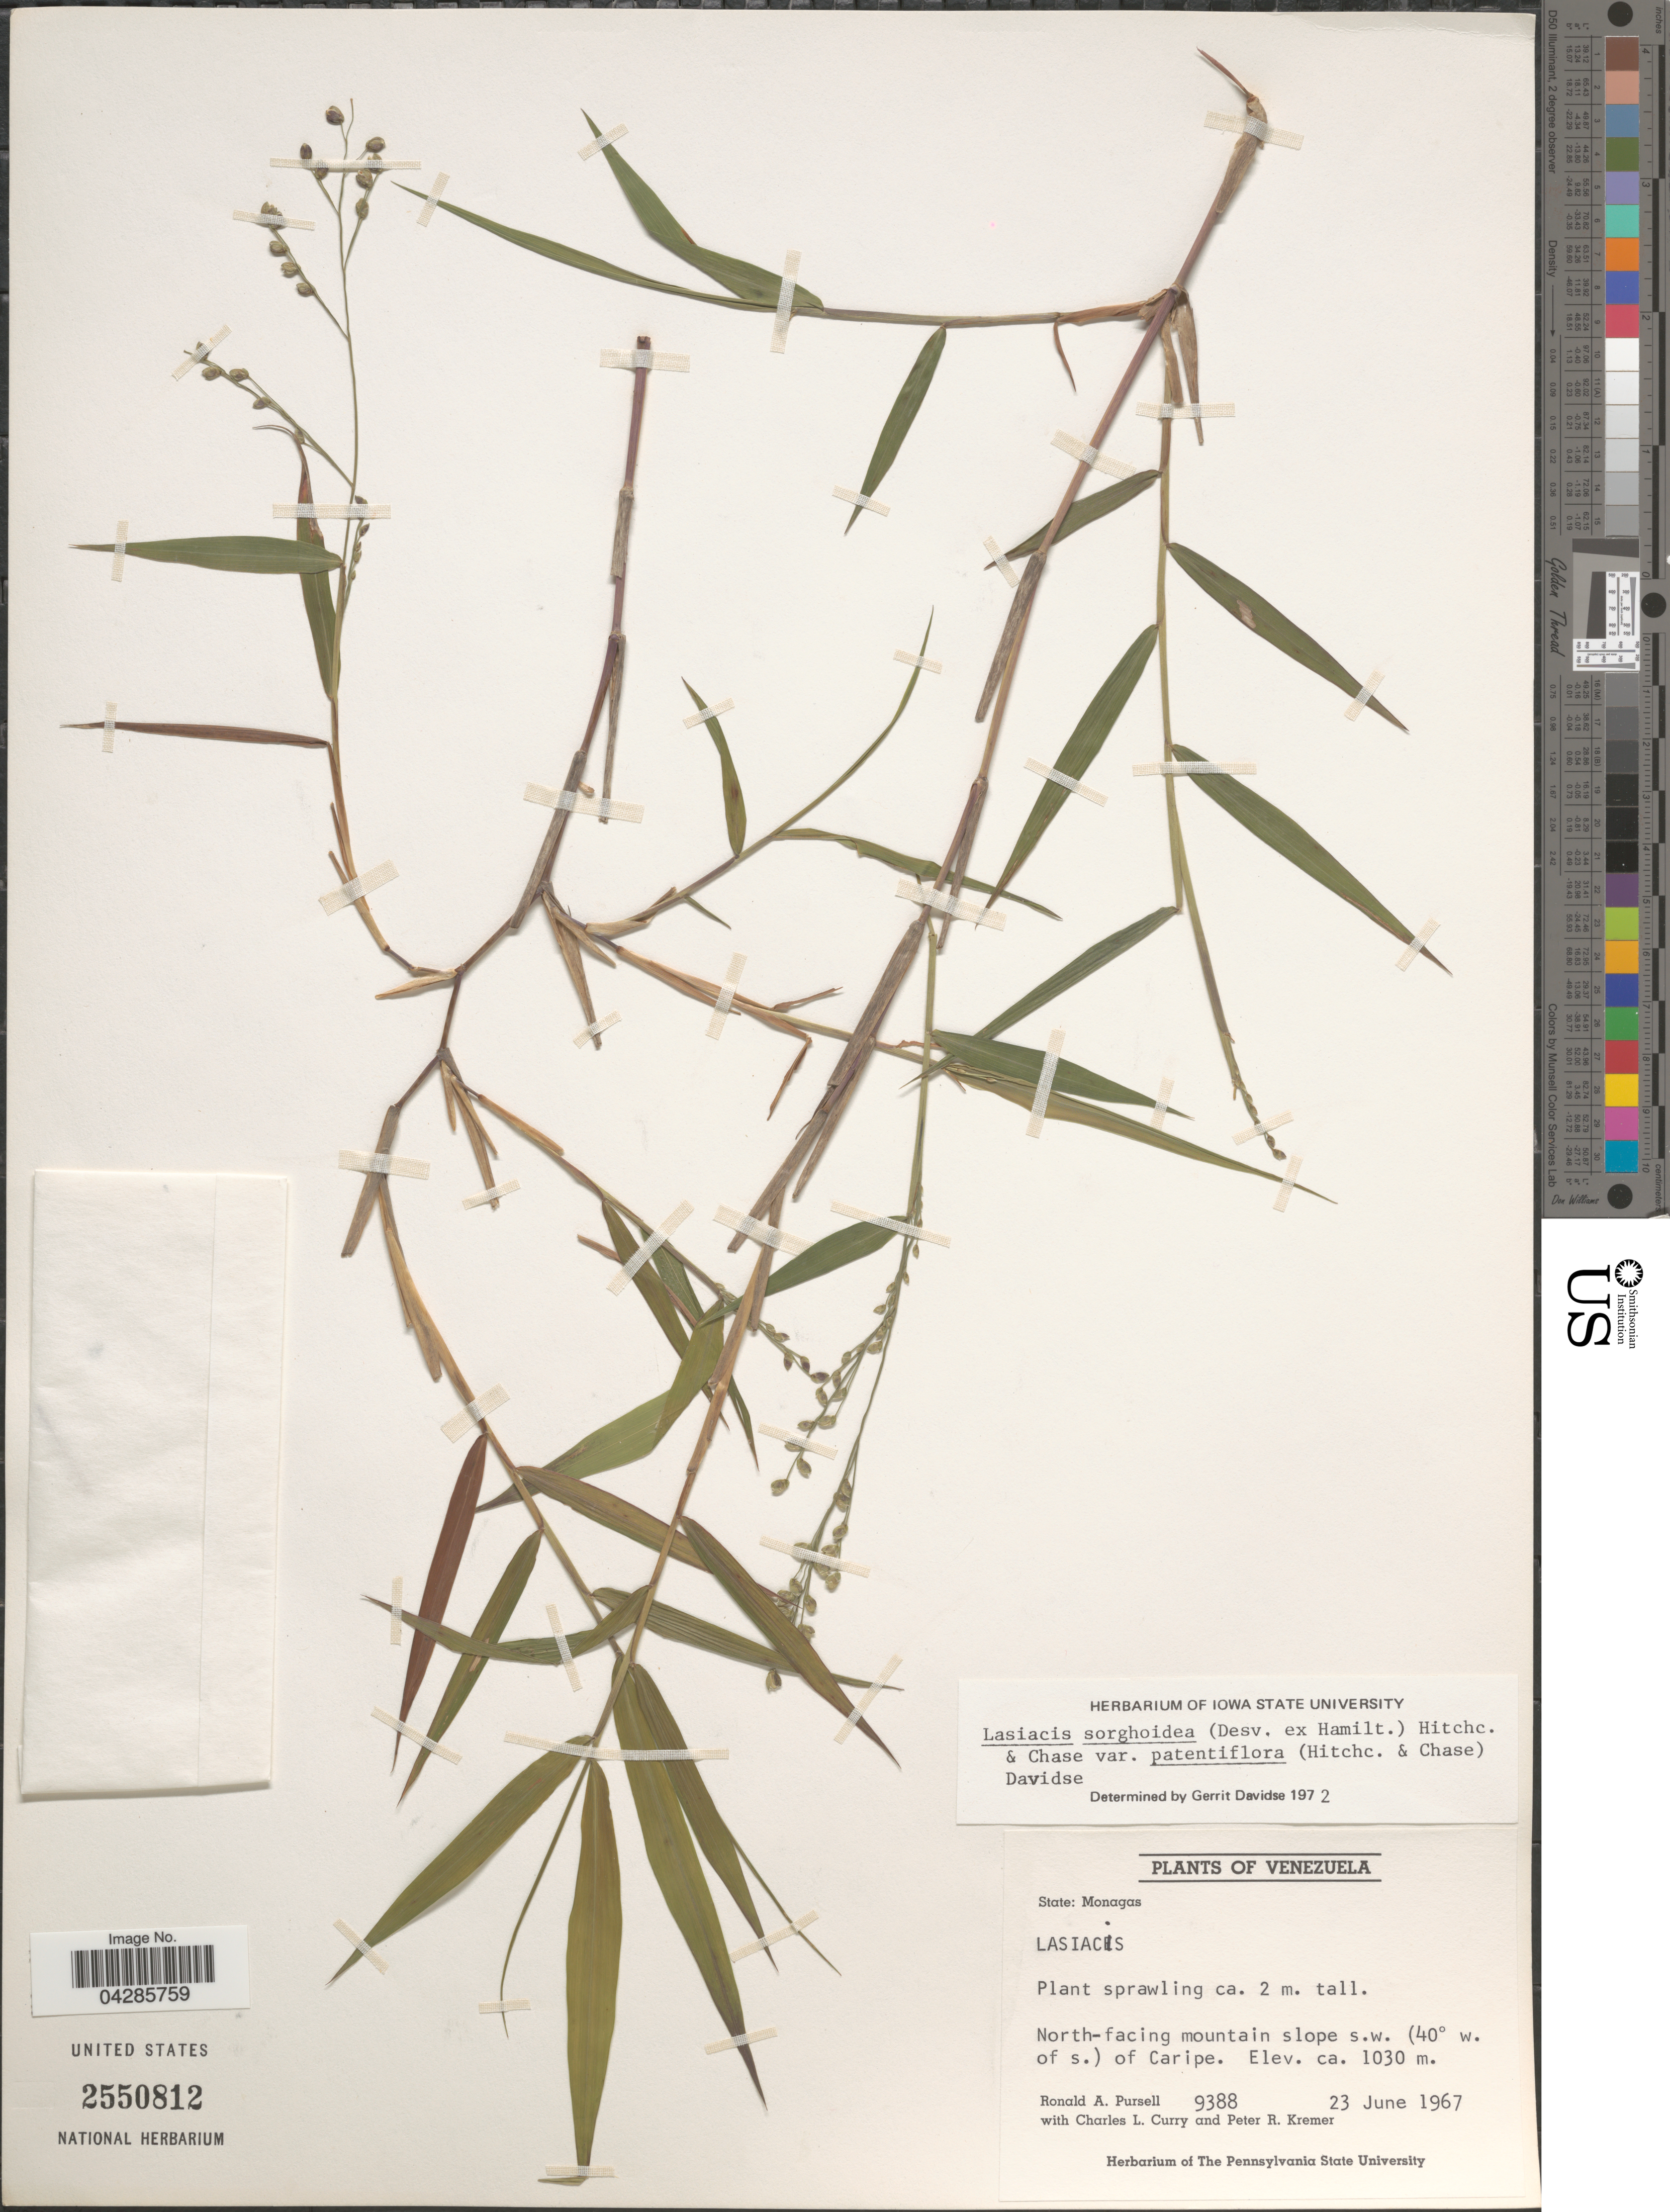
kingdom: Plantae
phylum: Tracheophyta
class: Liliopsida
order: Poales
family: Poaceae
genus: Lasiacis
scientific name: Lasiacis sorghoidea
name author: (Desv. ex Ham.) Hitchc. & Chase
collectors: R. A. Pursell, C. L. Curry & P. Kremer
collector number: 9388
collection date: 1967-06-23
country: Venezuela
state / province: Monagas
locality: State: Monagas. North-facing mountain slope s. w. (40° w. of s.) of Caripe.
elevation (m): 1030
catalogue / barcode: US 2550812